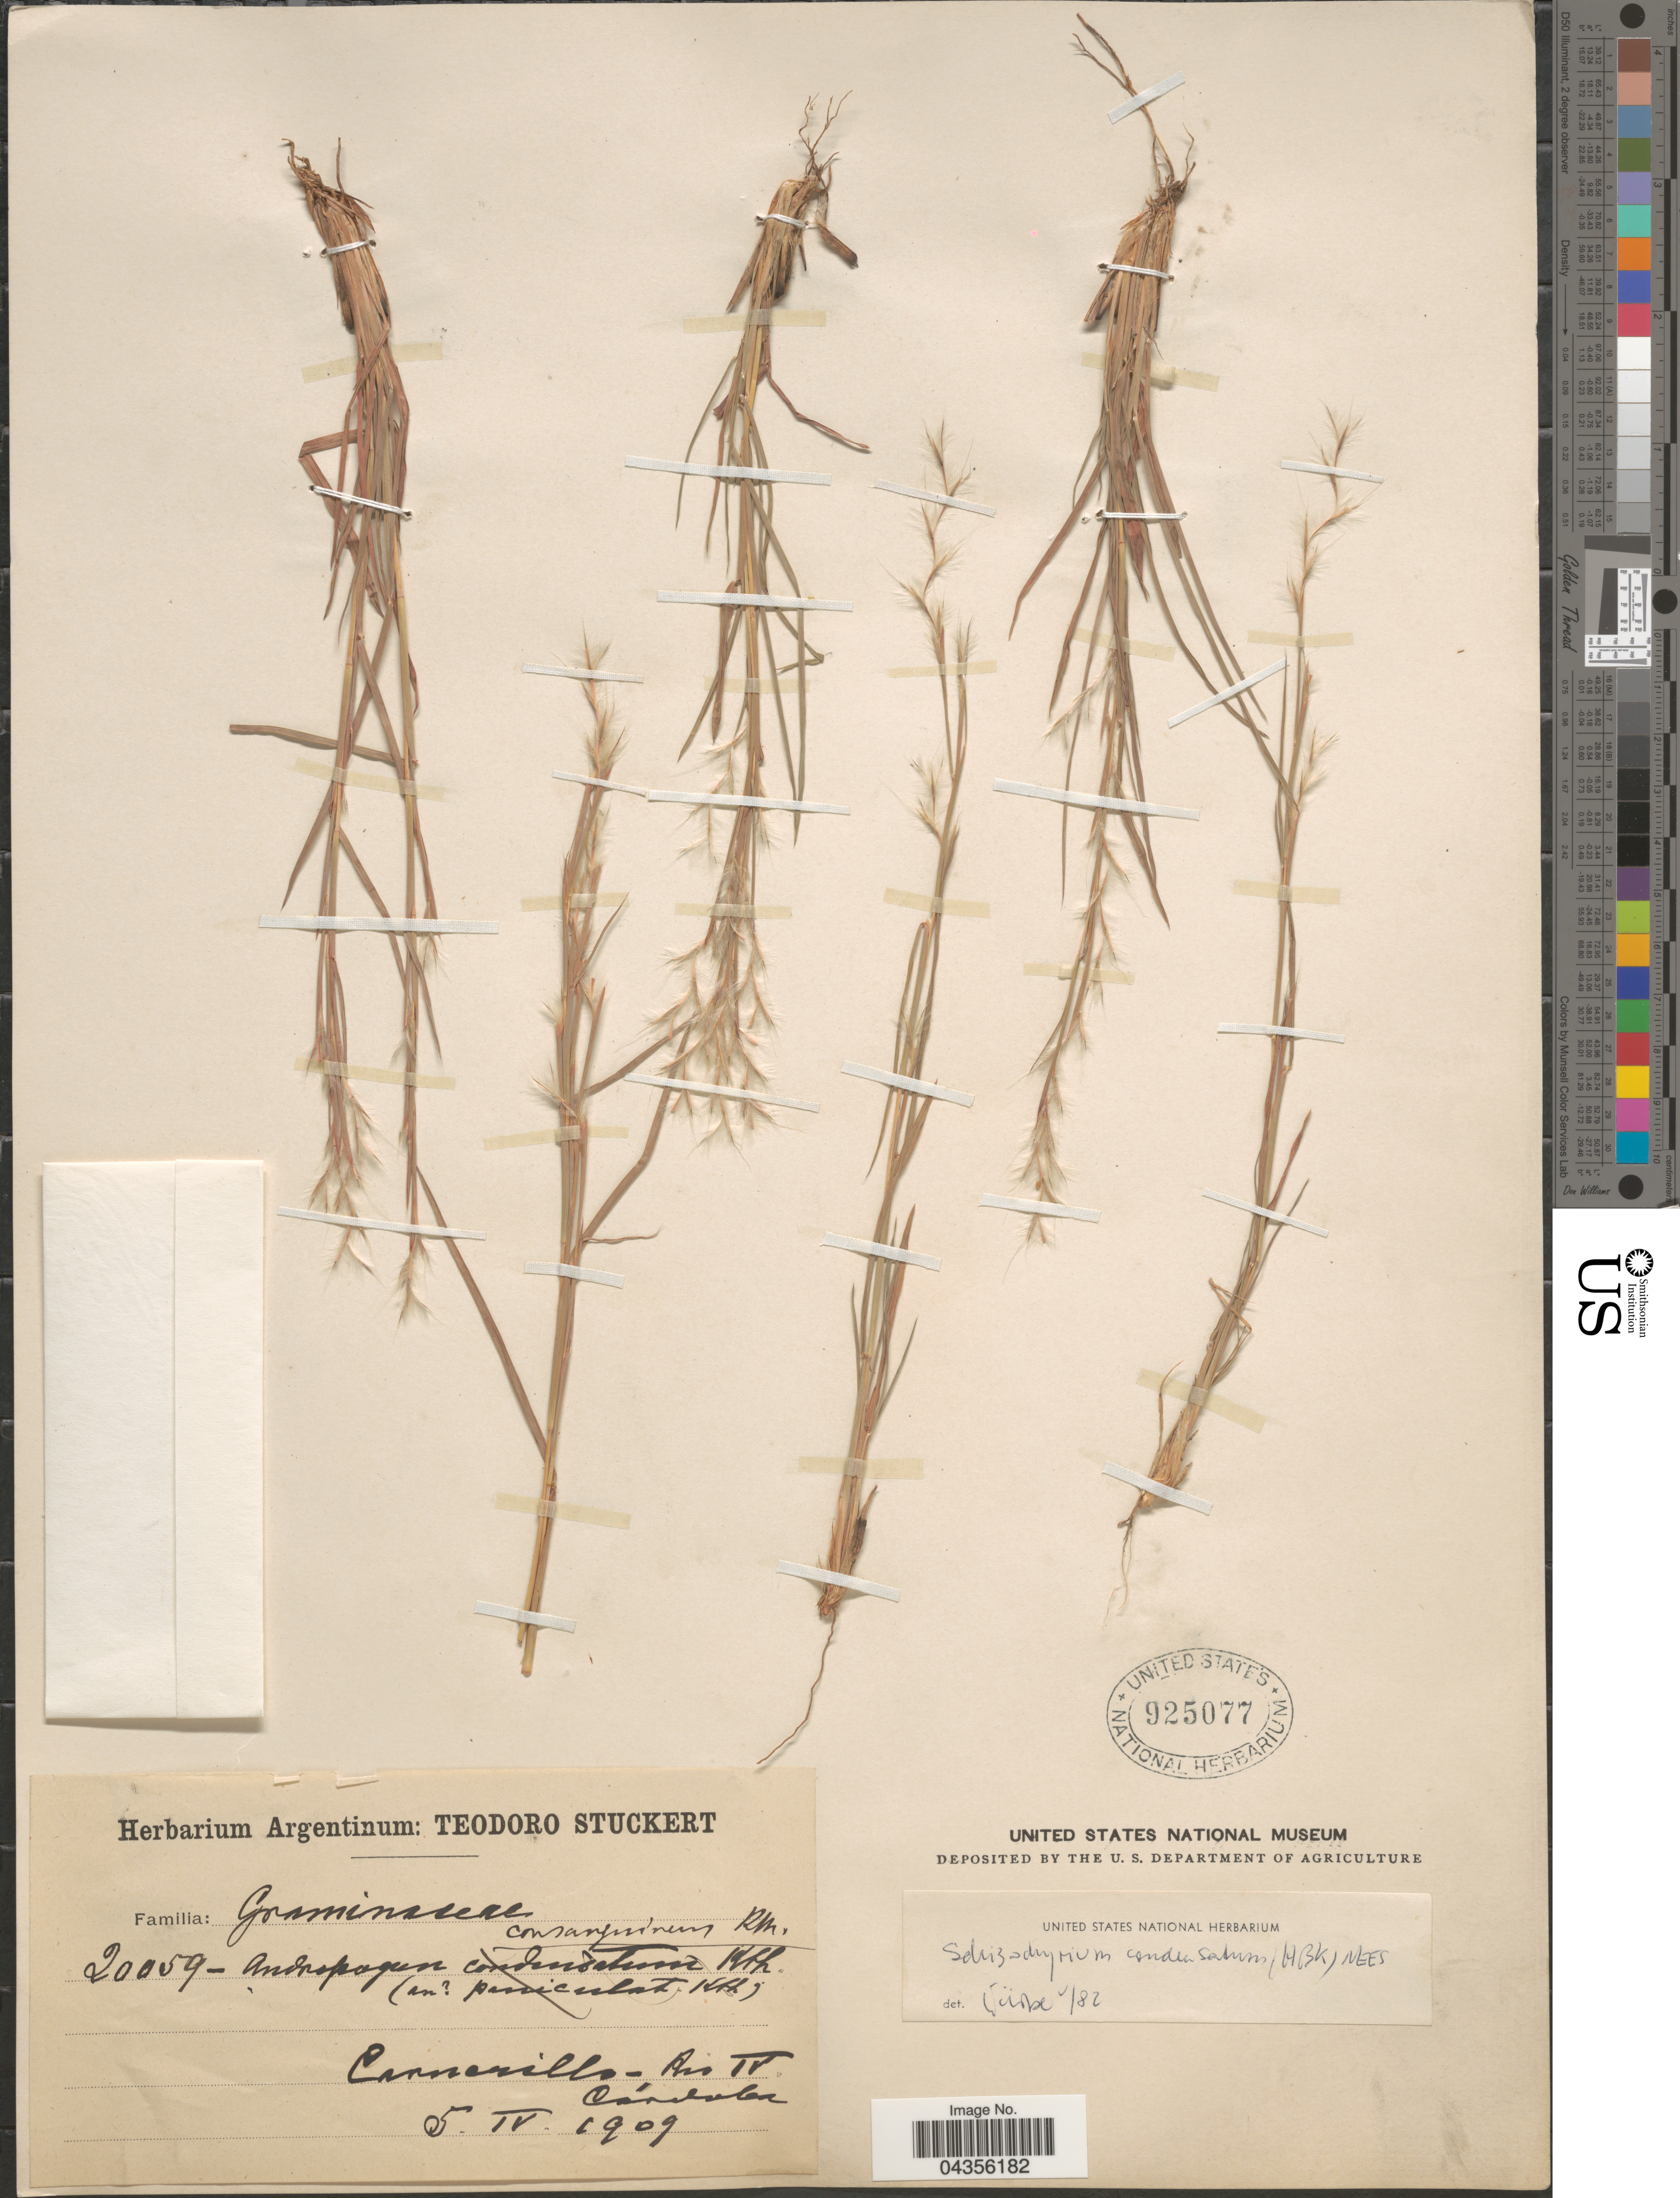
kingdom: Plantae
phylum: Tracheophyta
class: Liliopsida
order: Poales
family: Poaceae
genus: Schizachyrium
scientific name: Schizachyrium condensatum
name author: (Kunth) Nees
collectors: T. Stuckert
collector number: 20059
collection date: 1909-04-05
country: Argentina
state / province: Cordoba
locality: Carnerillo - Rio IV.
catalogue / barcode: US 925077